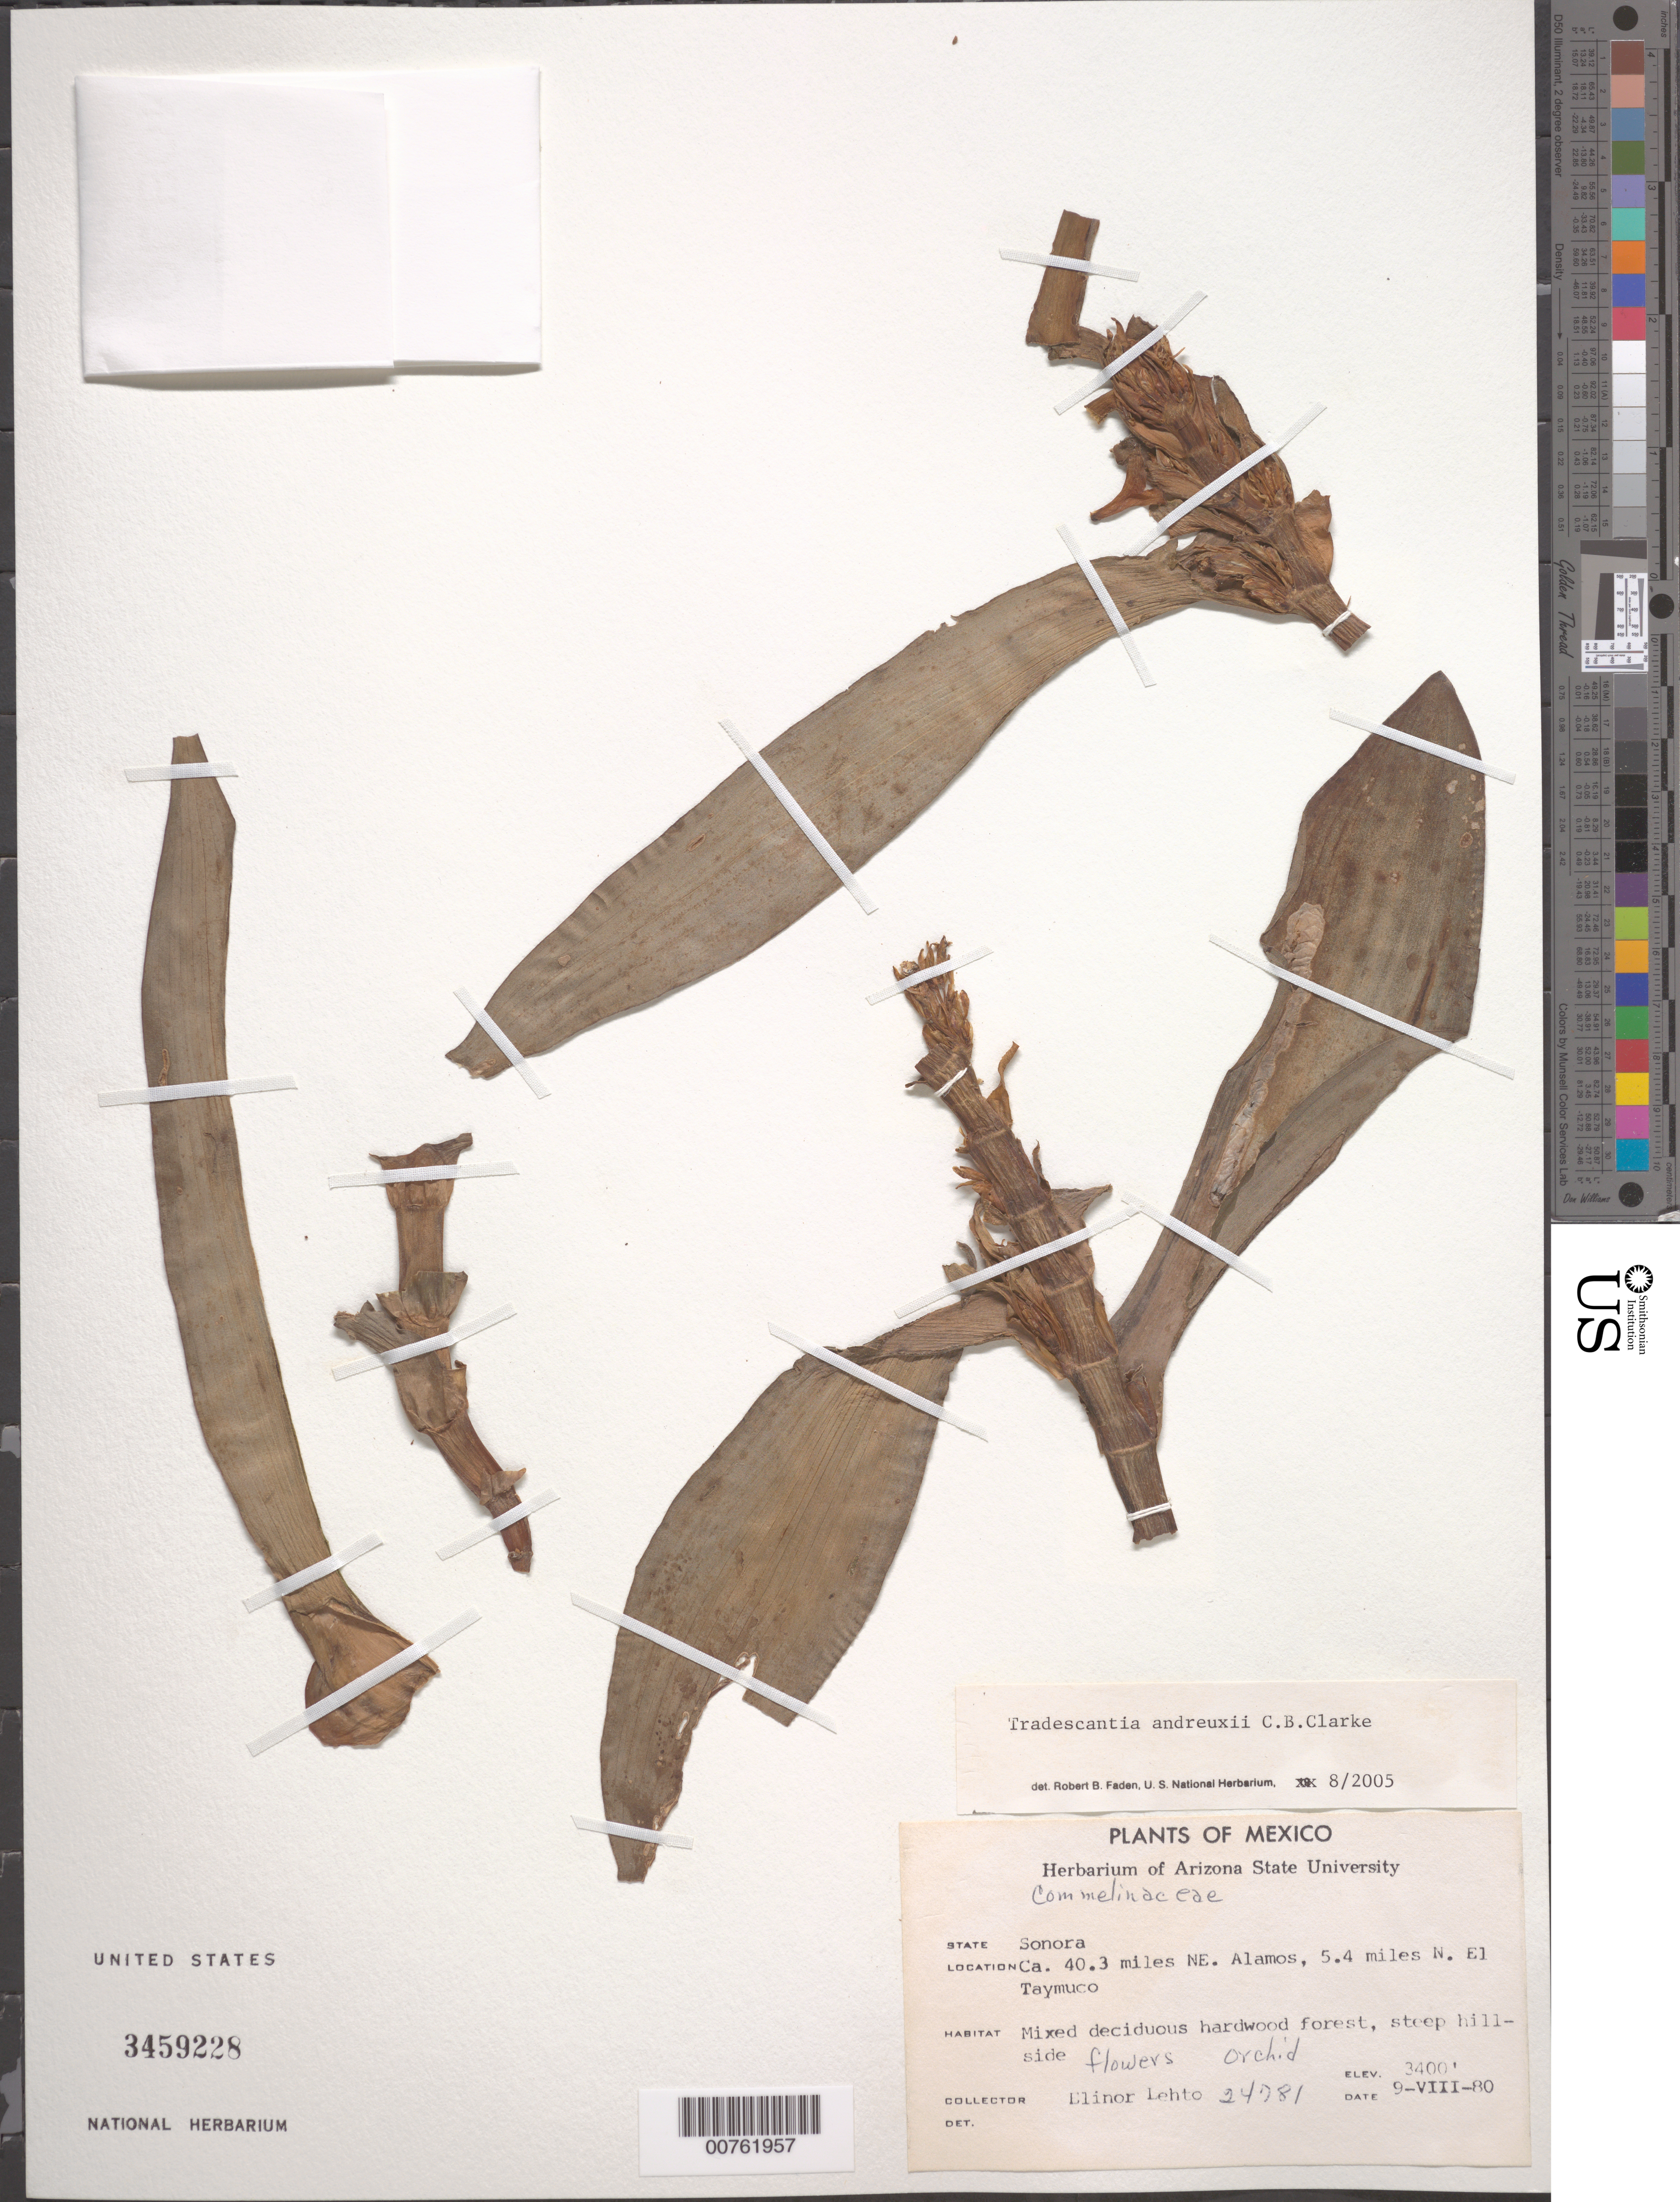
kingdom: Plantae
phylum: Tracheophyta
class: Liliopsida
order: Commelinales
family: Commelinaceae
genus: Tradescantia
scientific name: Tradescantia andrieuxii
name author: C.B. Clarke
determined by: Faden, Robert B., (US), Smithsonian Institution - National Museum of Natural History (UNITED STATES)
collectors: E. Lehto et al.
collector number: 24781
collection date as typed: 9 Aug 1980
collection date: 1980-08-09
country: Mexico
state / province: Sonora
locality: Ca. 40.3 miles NE Alamos, 5.4 miles N El Taymuco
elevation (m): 1036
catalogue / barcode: US 3459228